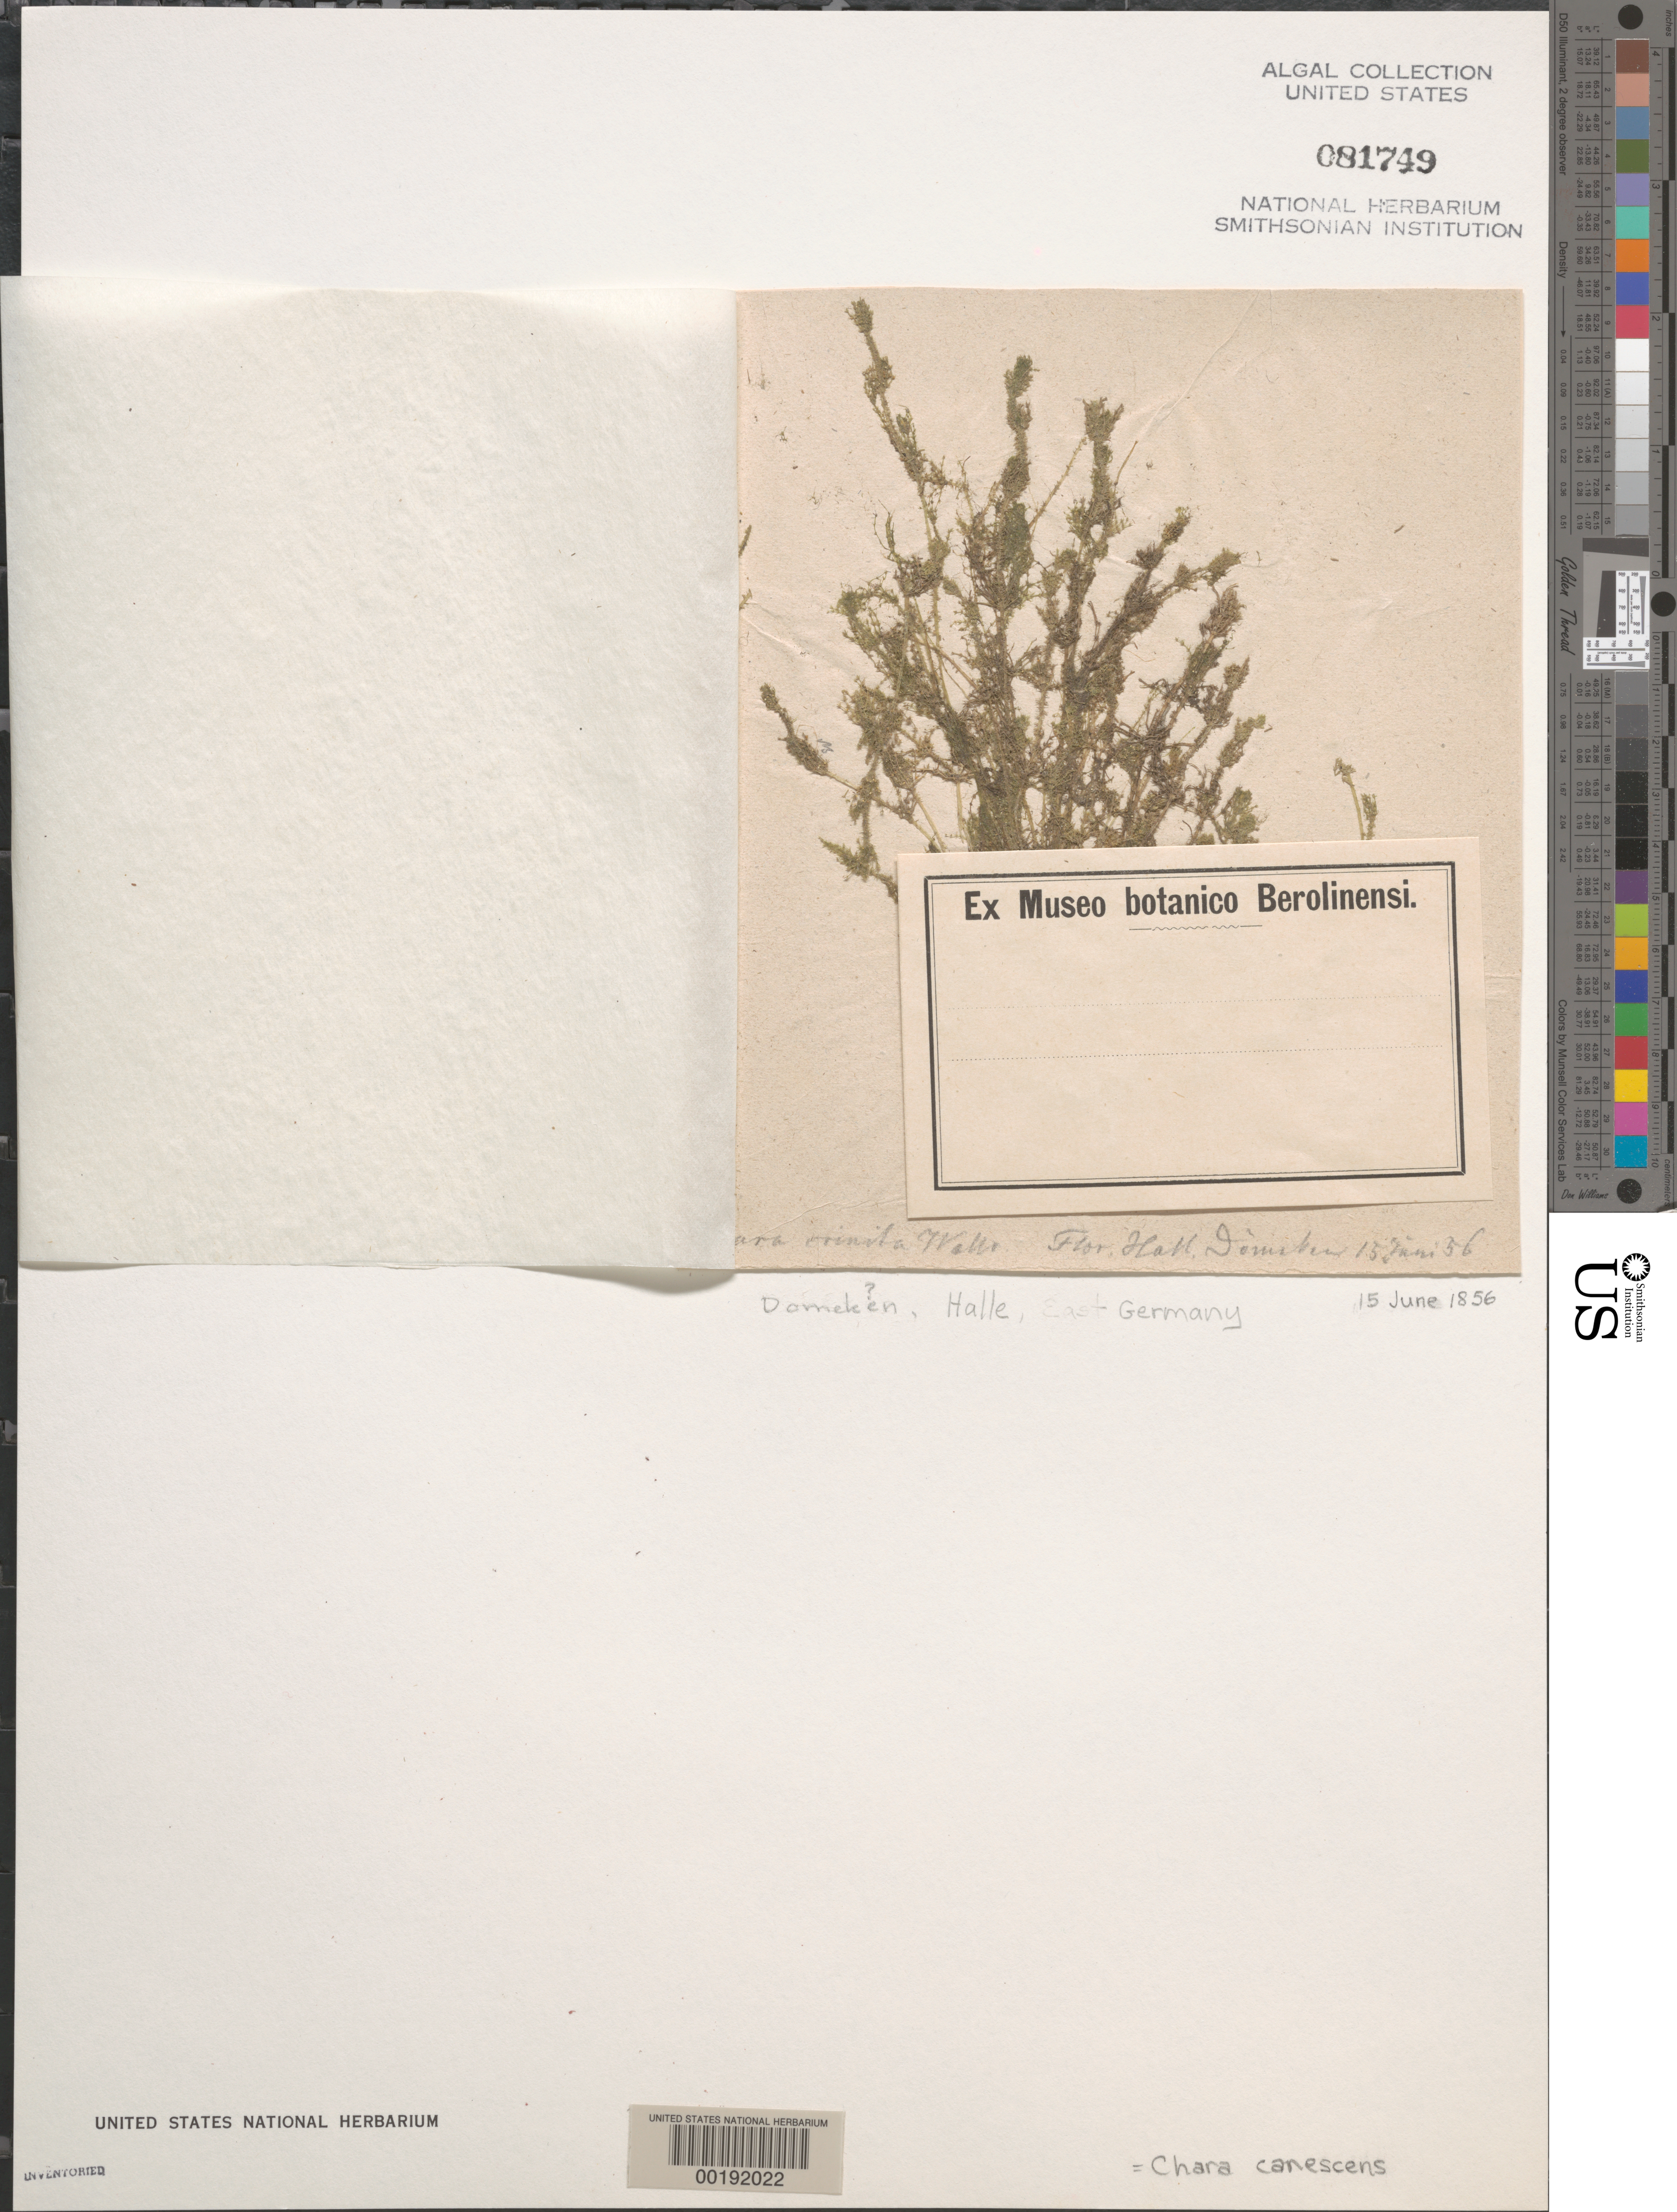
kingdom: Plantae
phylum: Charophyta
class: Charophyceae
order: Charales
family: Characeae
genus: Chara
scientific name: Chara canescens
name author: Loisel.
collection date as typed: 15 Jun 1856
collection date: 1856-06-15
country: Germany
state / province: Sachsen-Anhalt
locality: Halle District. Domeken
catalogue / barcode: US 81749